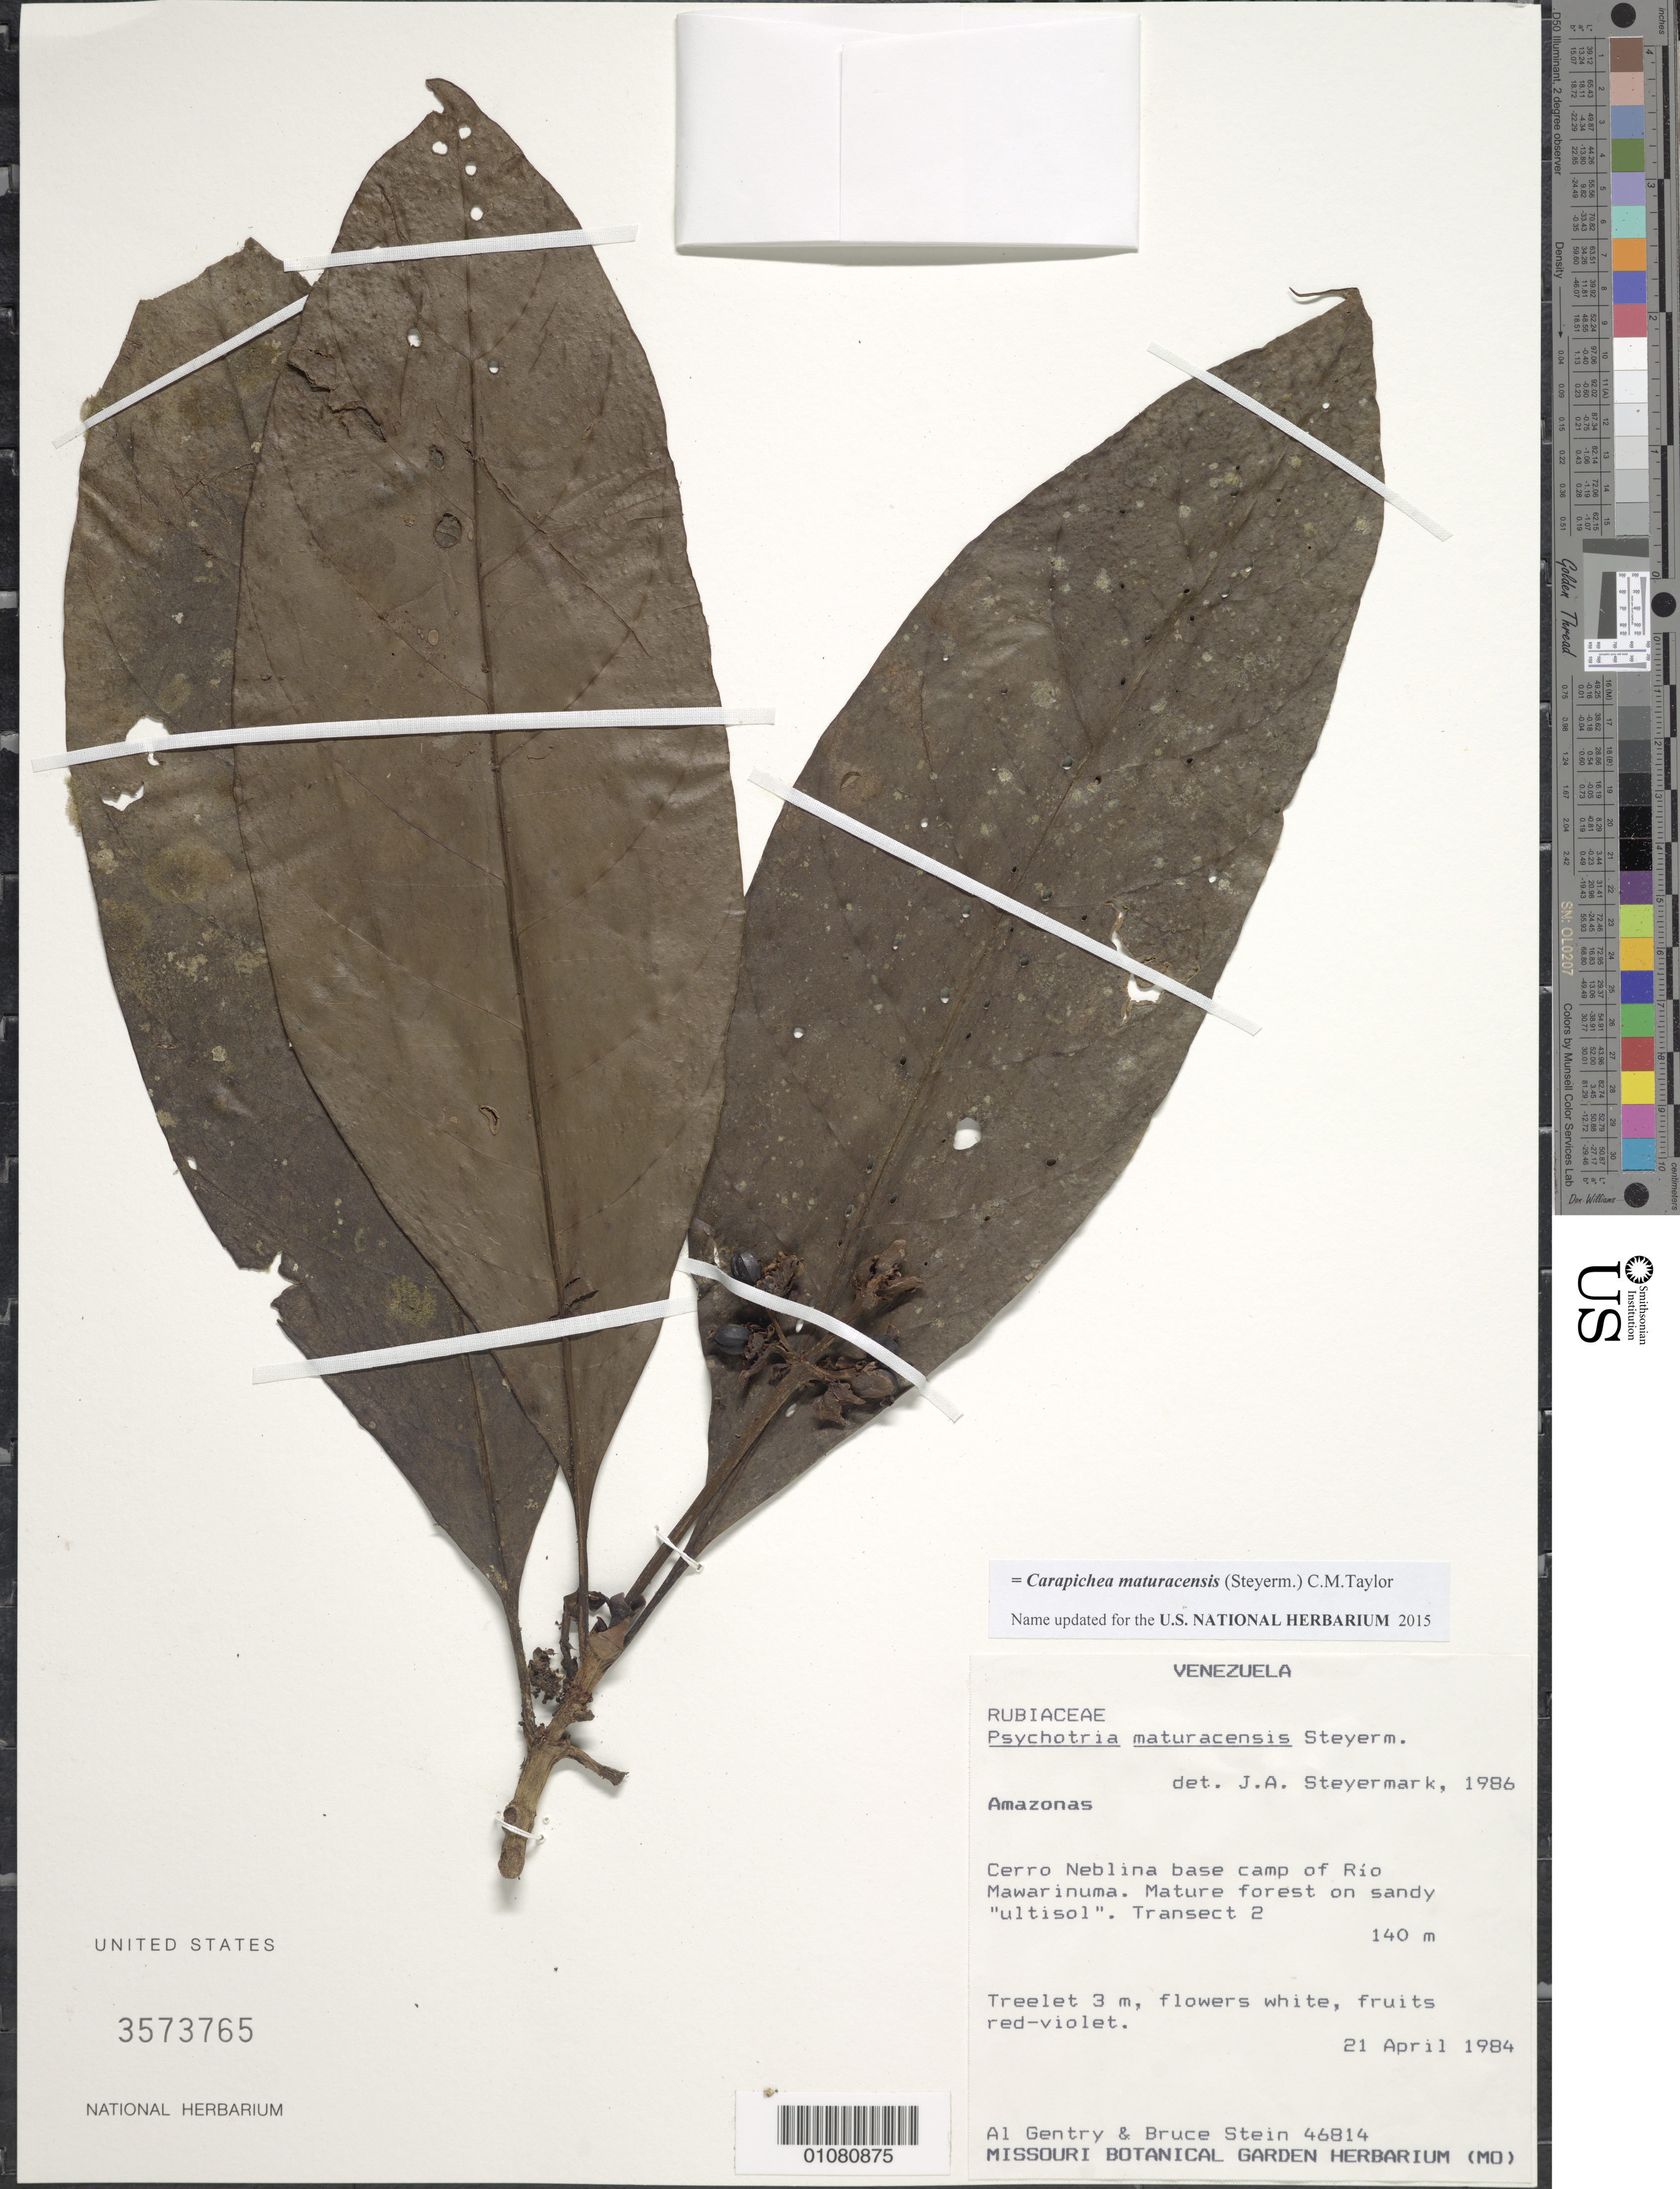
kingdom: Plantae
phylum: Tracheophyta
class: Magnoliopsida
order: Gentianales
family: Rubiaceae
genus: Psychotria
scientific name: Psychotria maturacensis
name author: Steyerm.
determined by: Steyermark, Julian A., (VEN)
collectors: A. H. Gentry & B. Stein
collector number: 46814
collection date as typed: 21-Apr-84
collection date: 1984-04-21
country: Venezuela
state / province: Amazonas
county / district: Río Negro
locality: Cerro de La Neblina, base camp along Río Mawarinuma. Transect 2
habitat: Mature forest on sandy "ultisol"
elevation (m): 140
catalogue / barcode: US 3573765